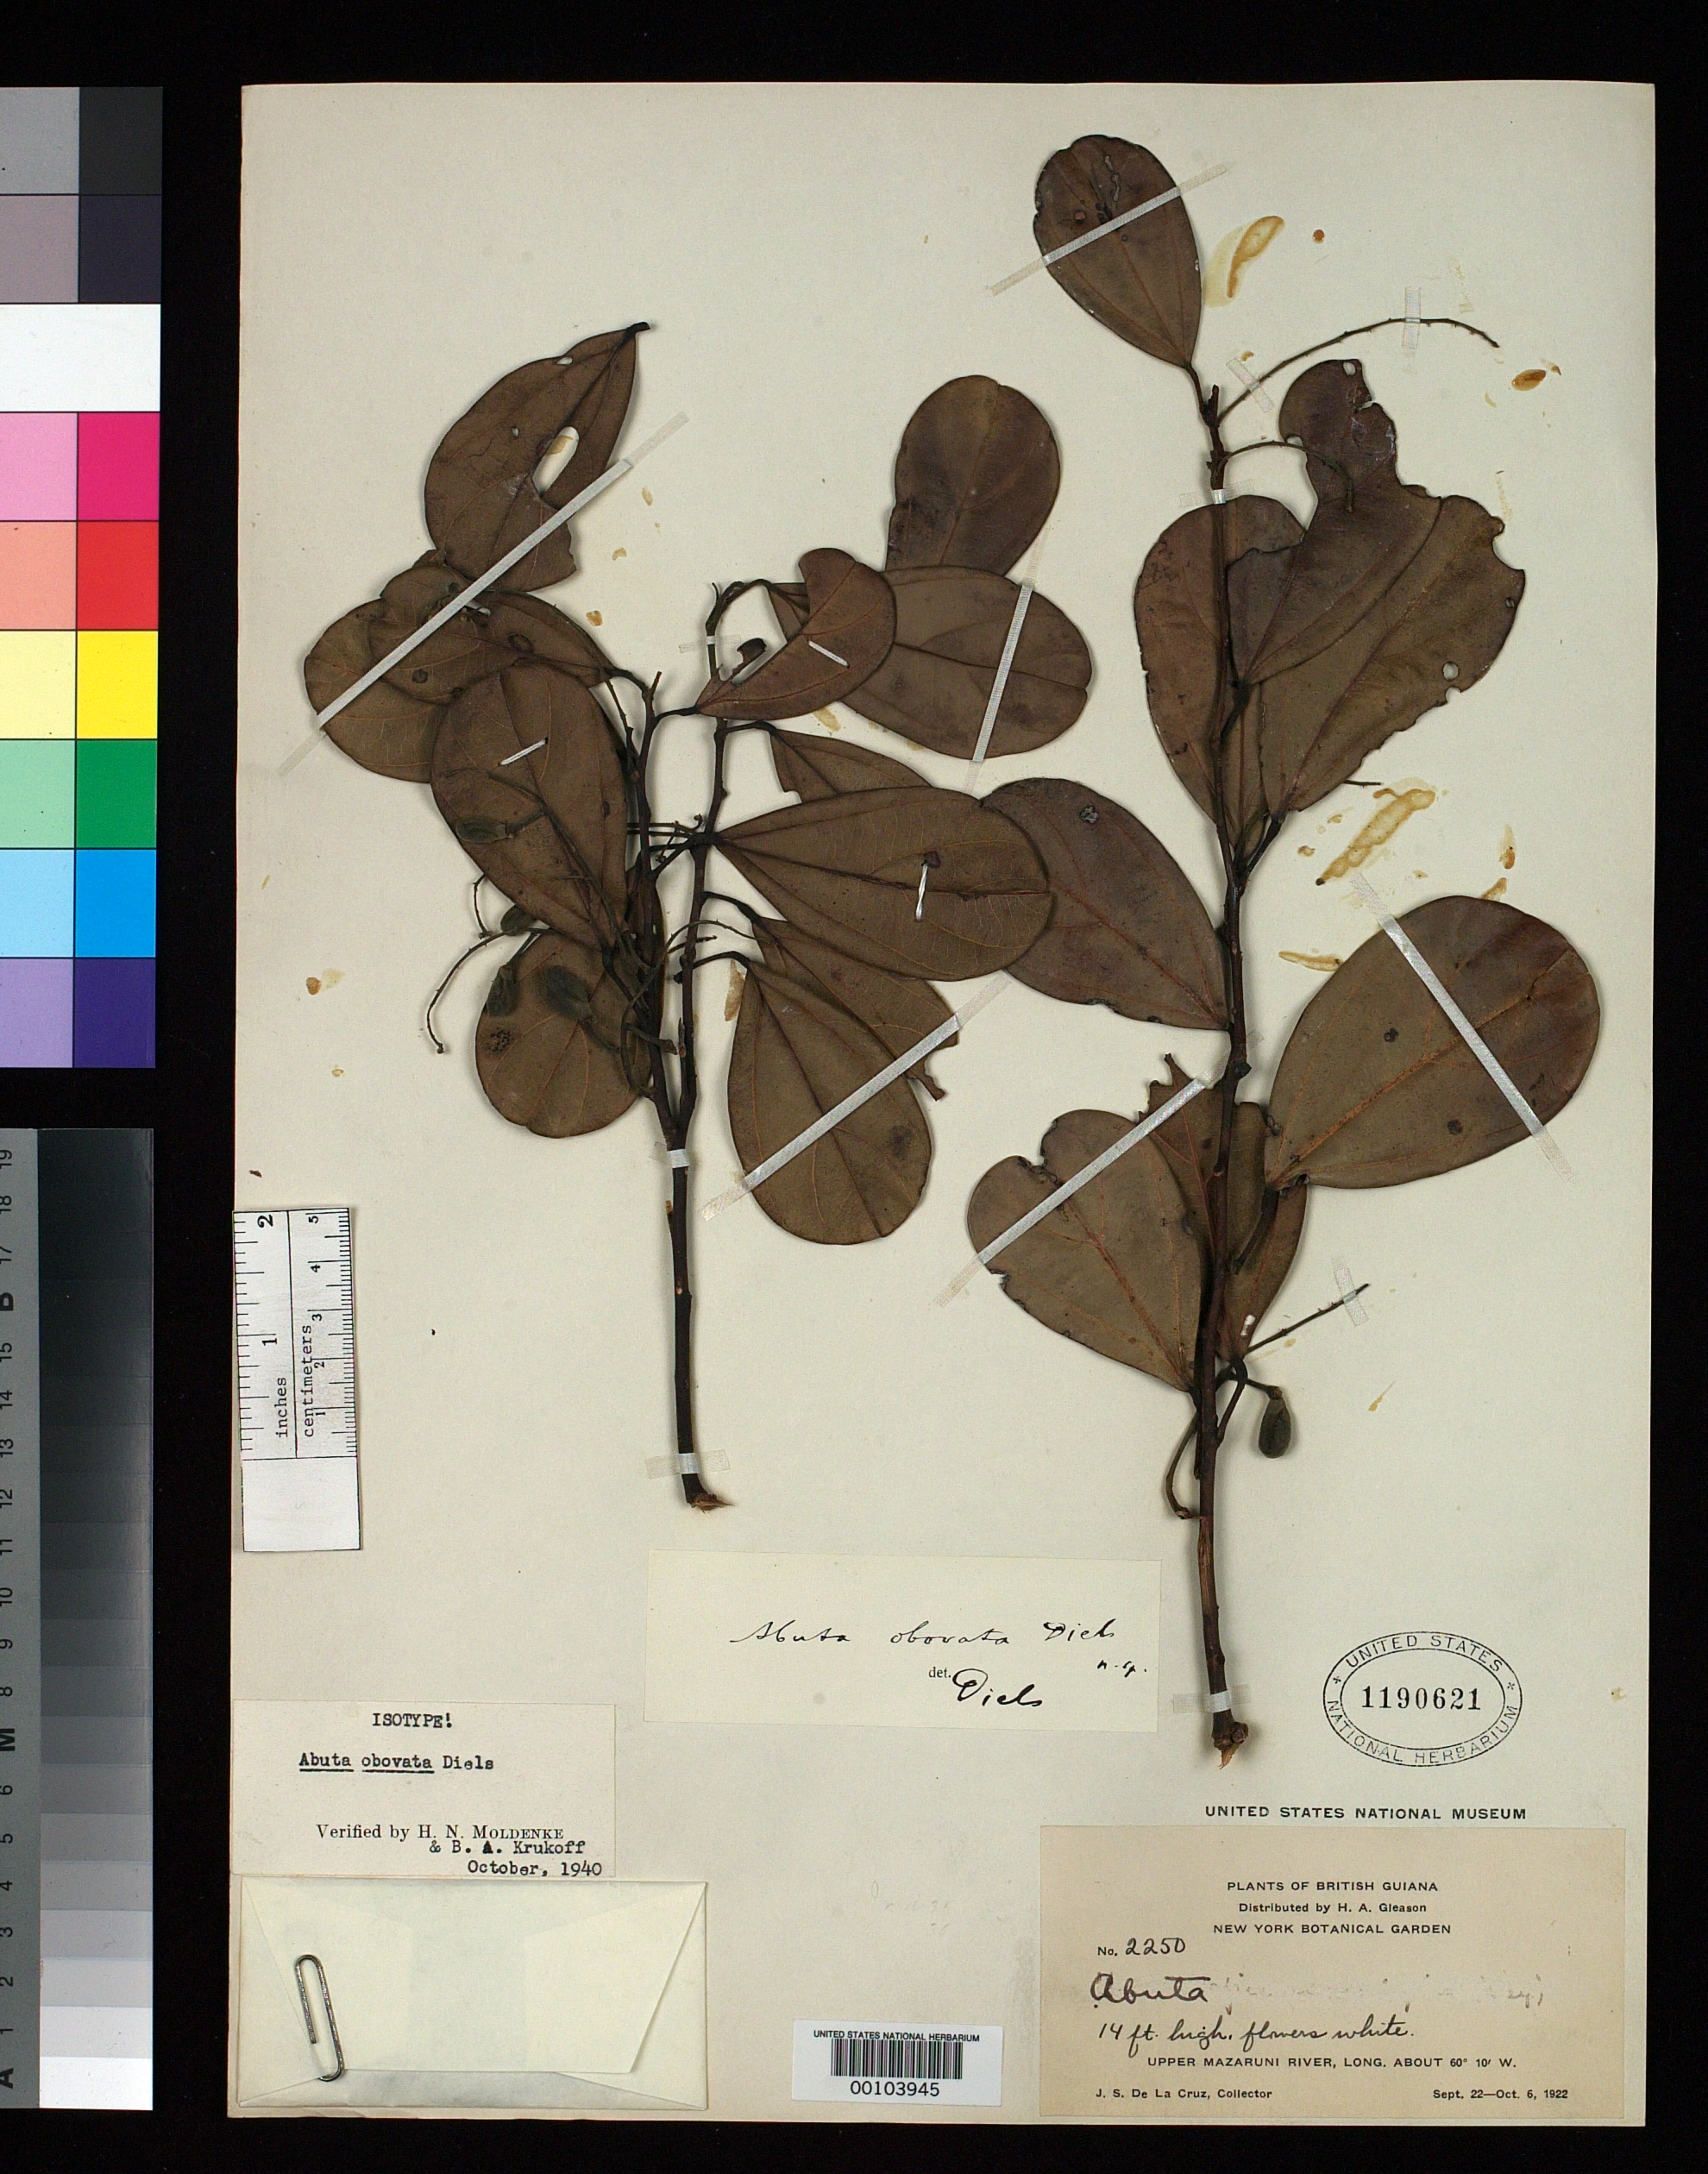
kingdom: Plantae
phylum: Tracheophyta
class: Magnoliopsida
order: Ranunculales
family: Menispermaceae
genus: Abuta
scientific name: Abuta obovata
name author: Diels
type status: Holotype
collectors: J. S. de la Cruz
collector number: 2250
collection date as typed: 22 Sep 1922 to 06 Oct 1922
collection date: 1922-09-22/1922-10-06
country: Guyana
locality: Upper Mazaruni River.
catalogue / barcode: US 1190621